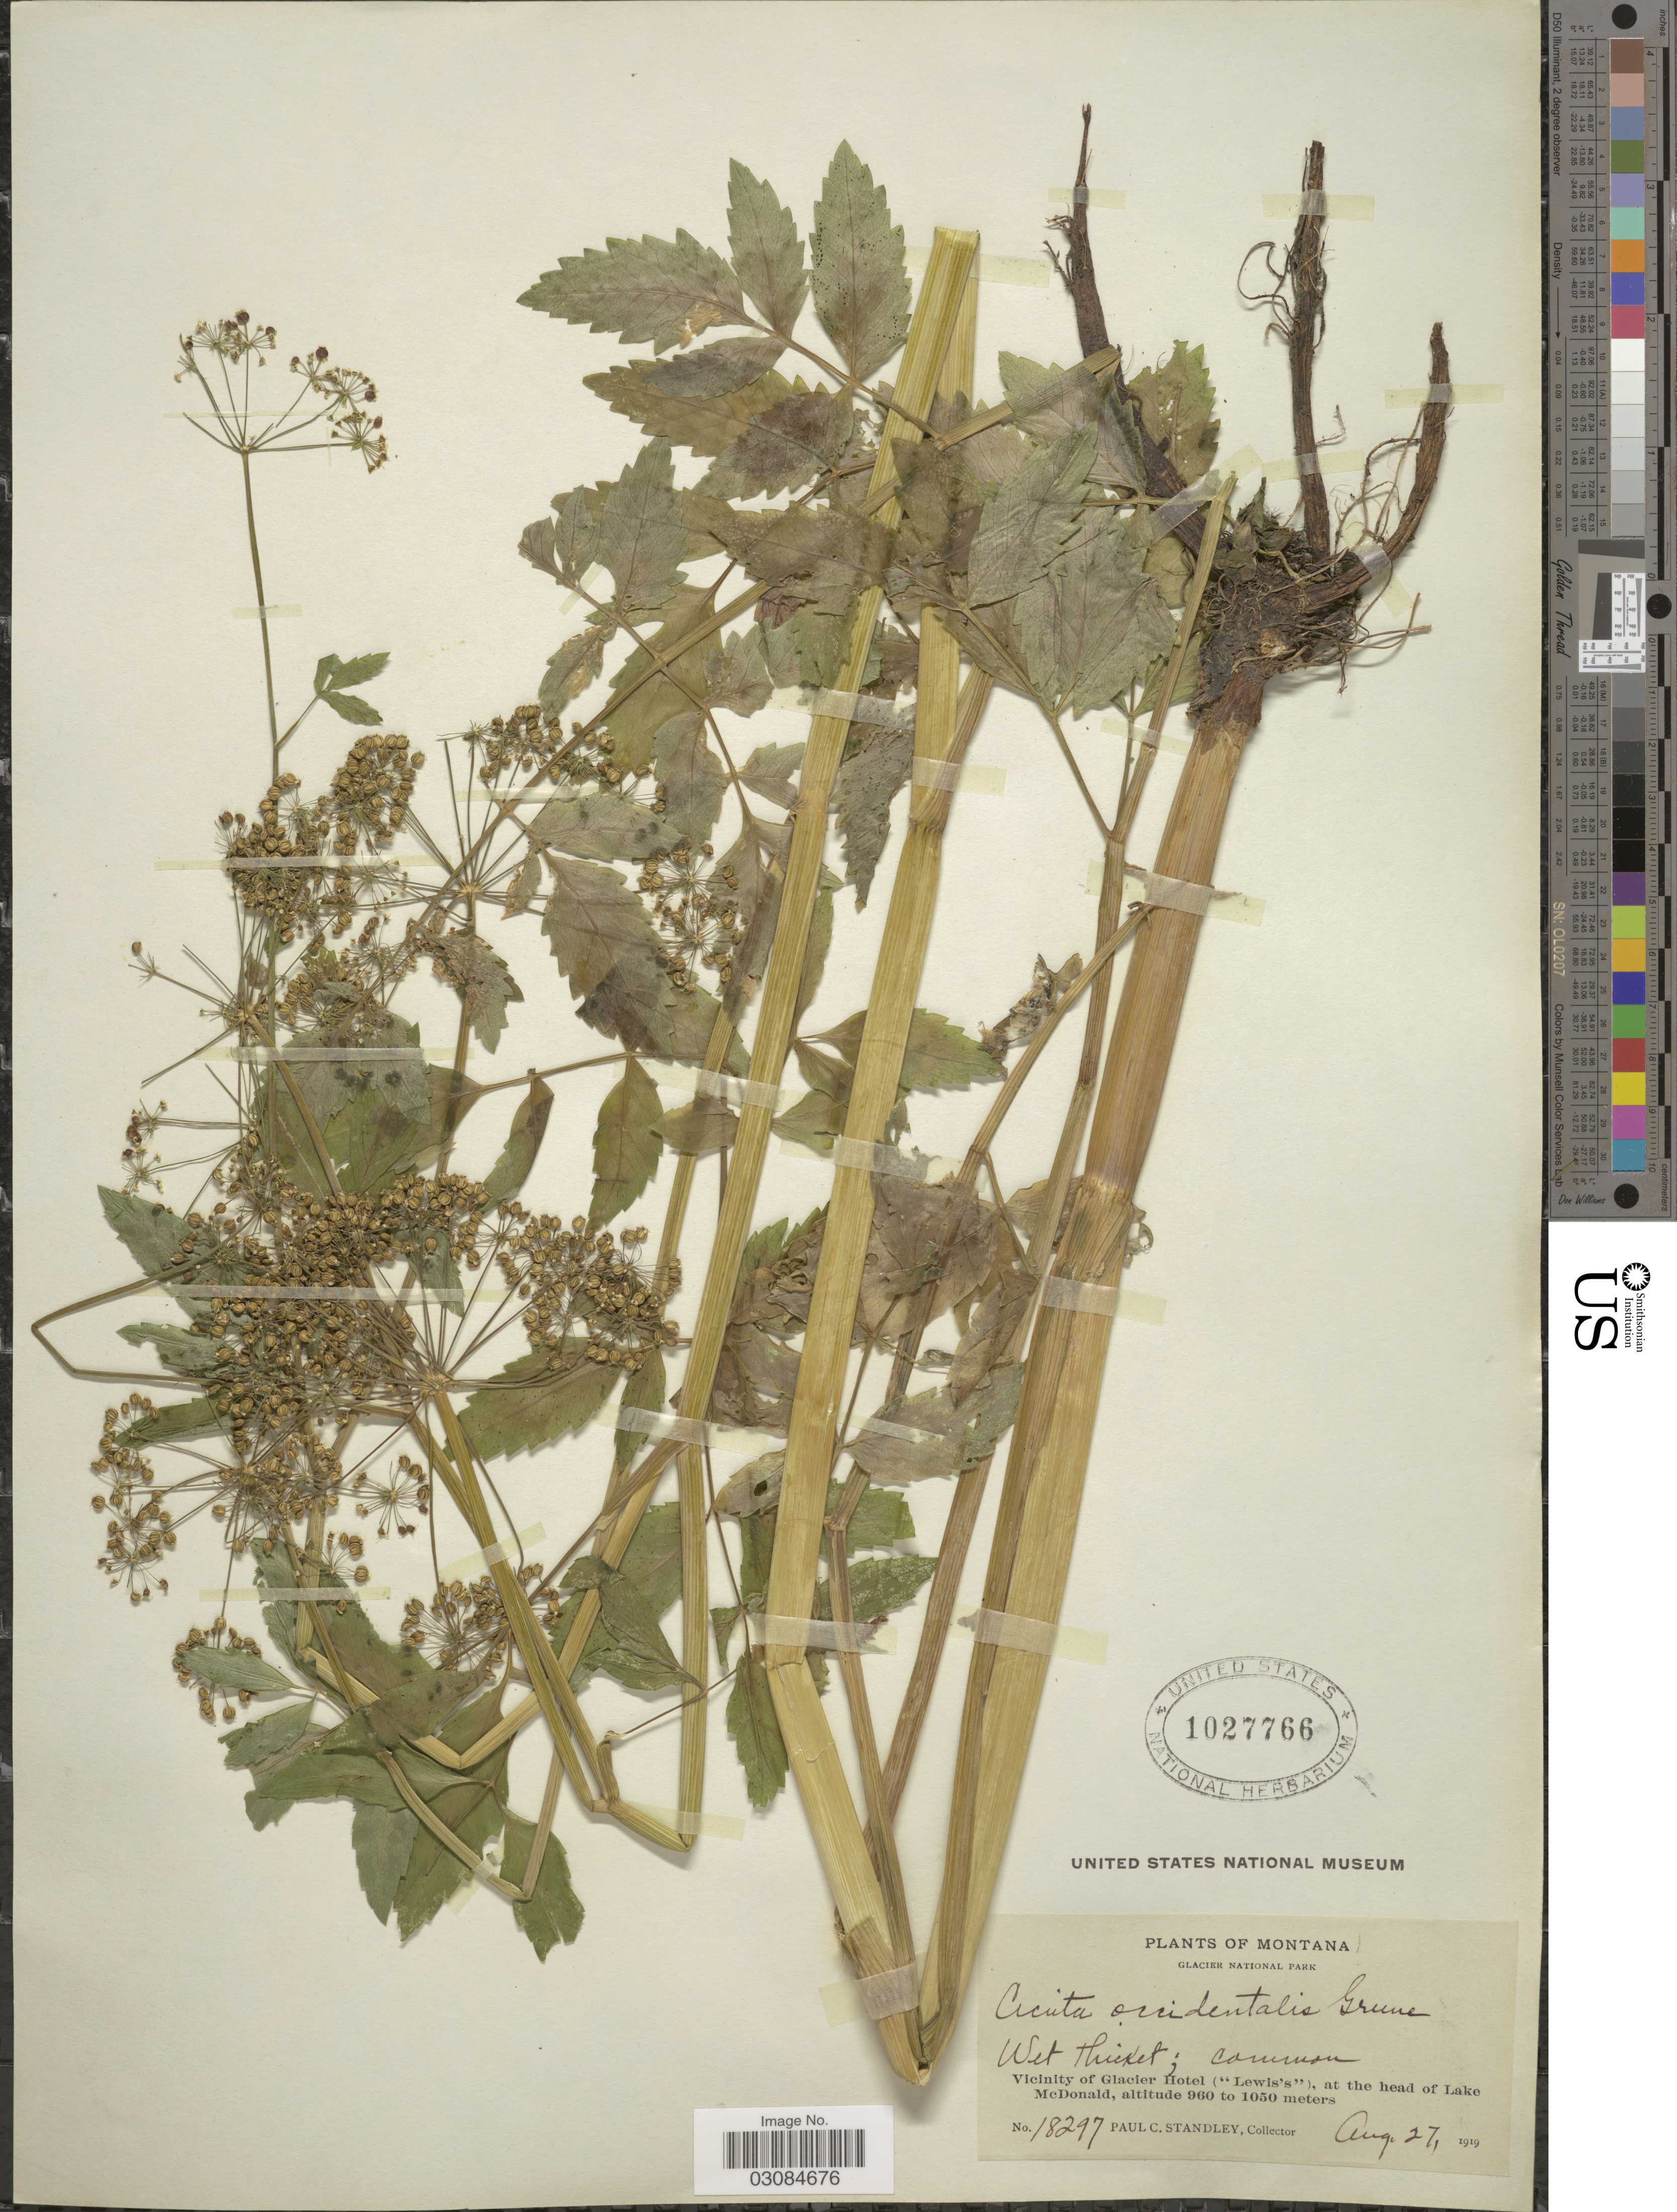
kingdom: Plantae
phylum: Tracheophyta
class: Magnoliopsida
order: Apiales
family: Apiaceae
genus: Cicuta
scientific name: Cicuta occidentalis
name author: Greene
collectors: P. C. Standley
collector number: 18297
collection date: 1919-08-27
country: United States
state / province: Montana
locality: Glacier National Park. Vicinity of Glacier Hotel ("Lewis's"), at the head of Lake McDonald.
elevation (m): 960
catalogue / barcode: US 1027766